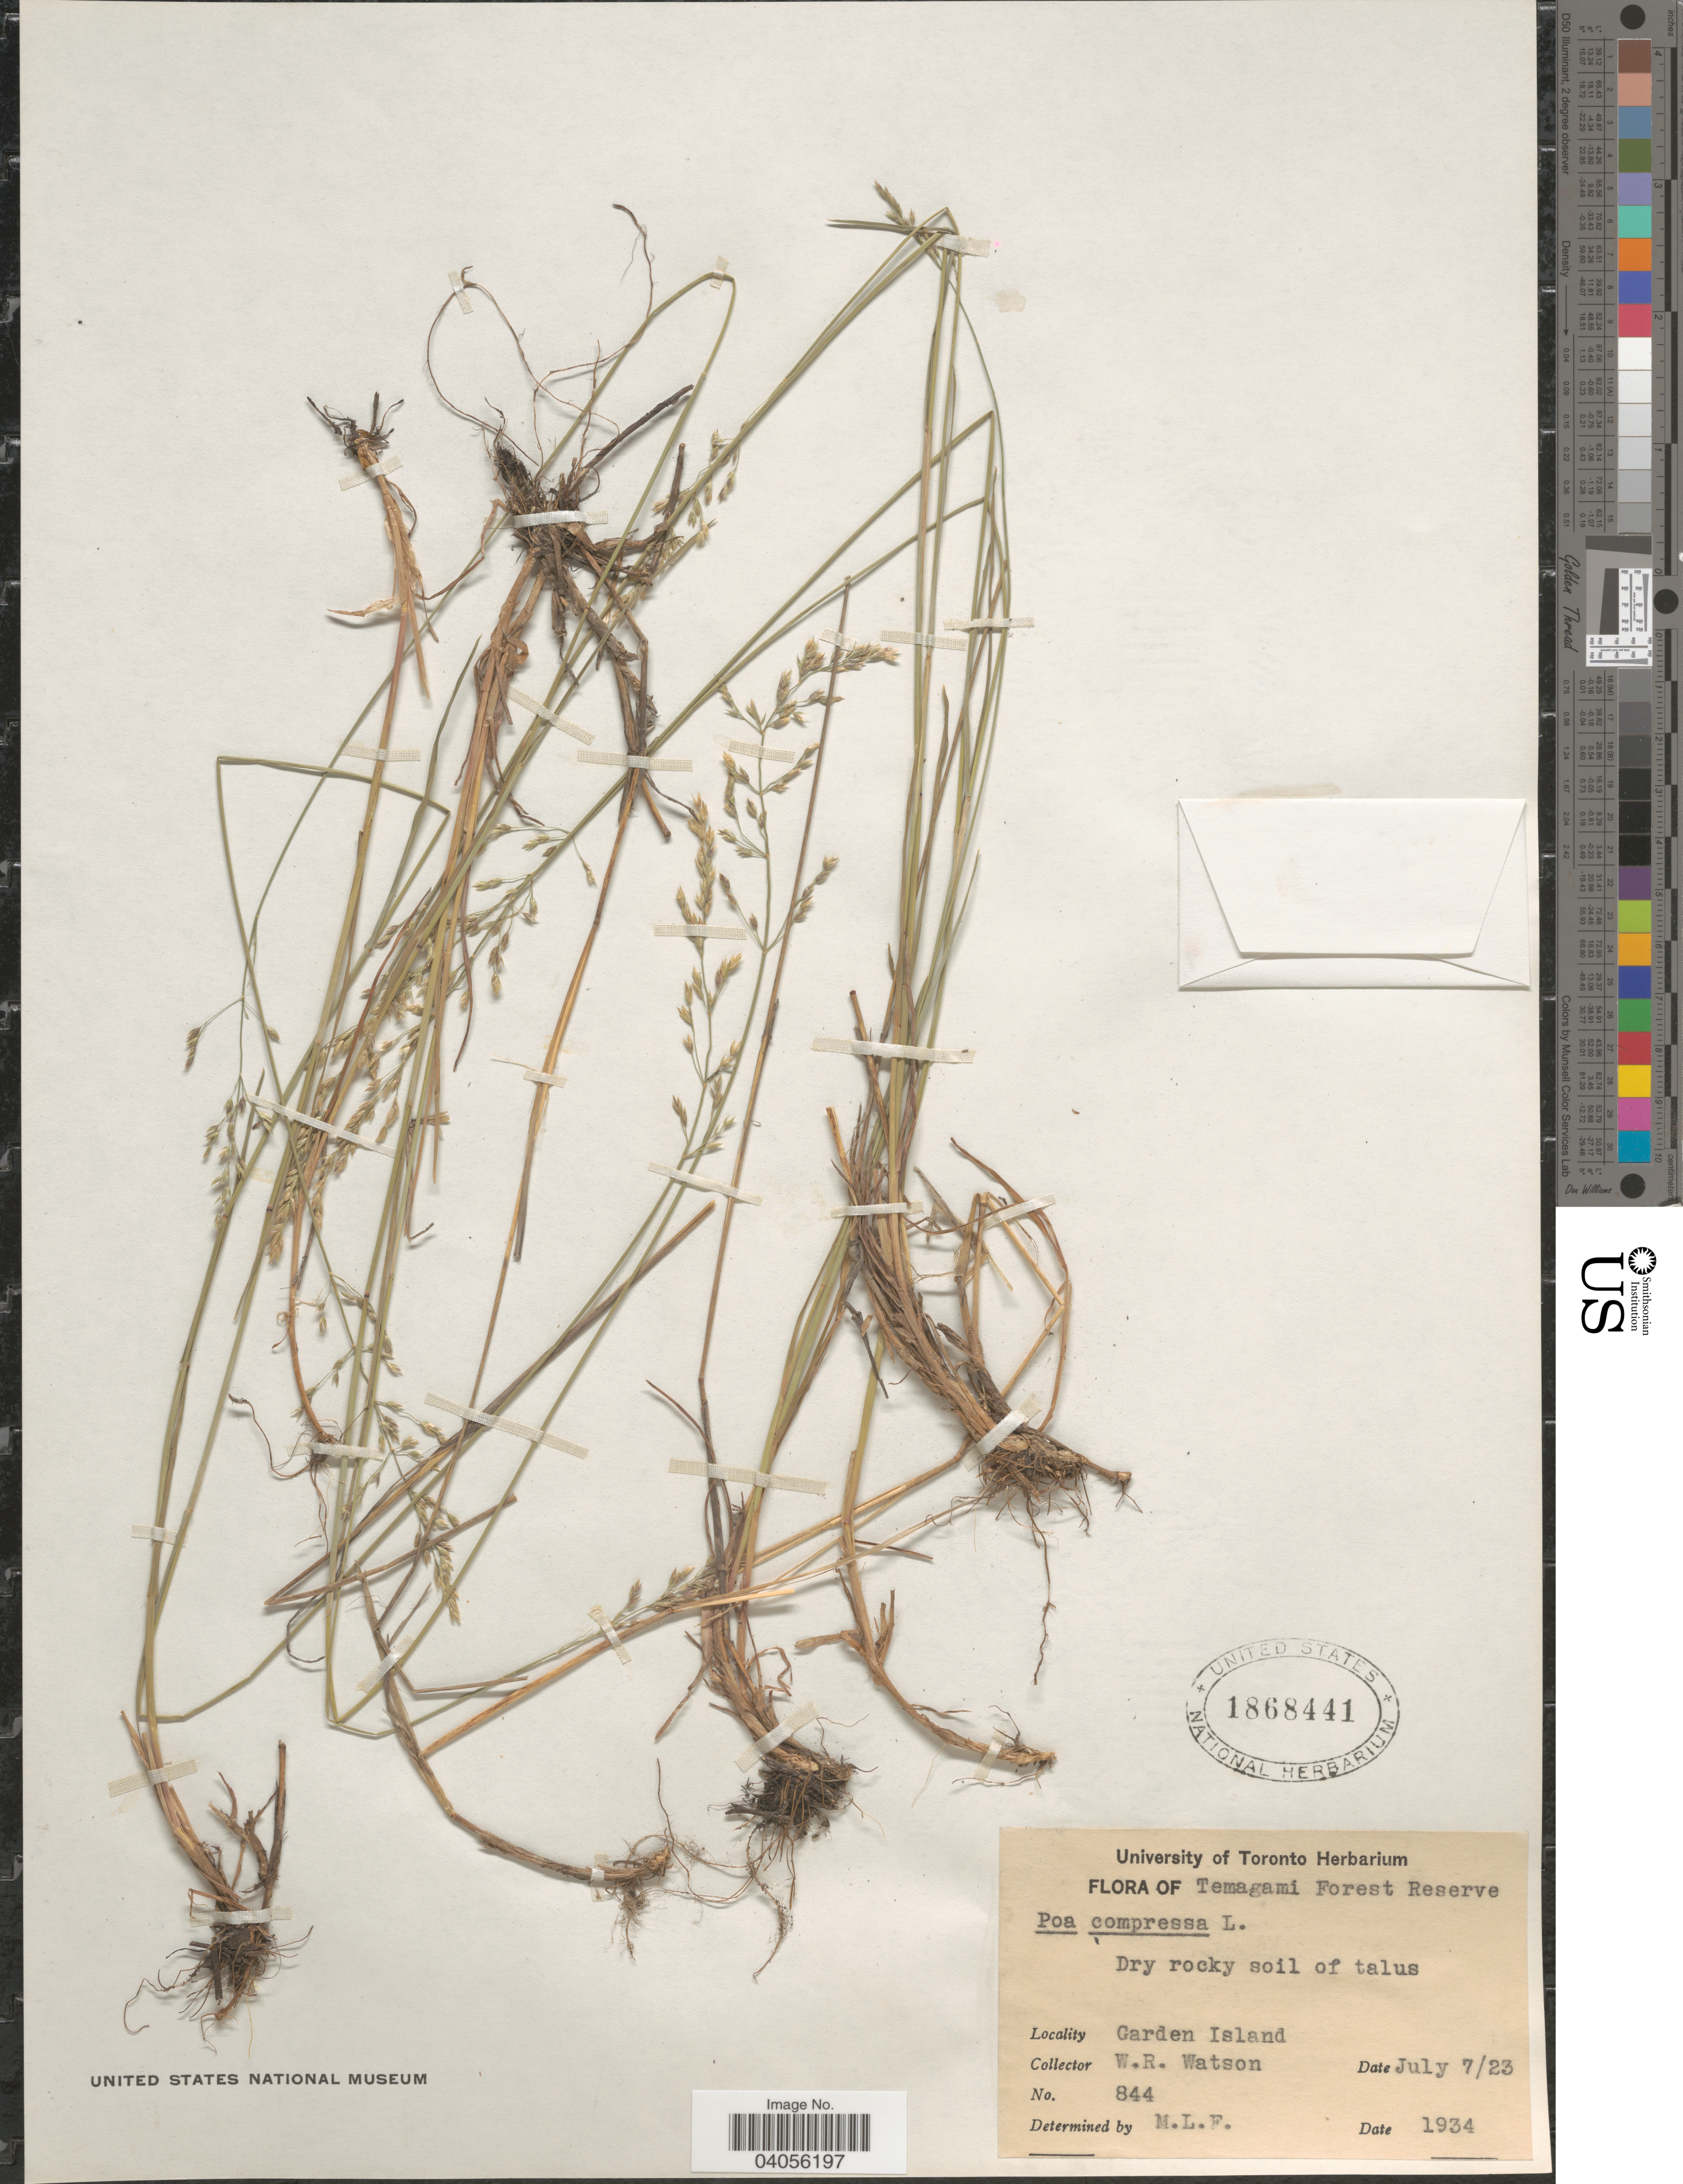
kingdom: Plantae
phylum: Tracheophyta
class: Liliopsida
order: Poales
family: Poaceae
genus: Poa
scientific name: Poa compressa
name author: L.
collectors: W. R. Watson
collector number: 844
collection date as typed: Transcribed d/m/y: 7/7/23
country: Canada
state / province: Ontario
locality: Temagami Forest Reserve. Garden Island.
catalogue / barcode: US 1868441